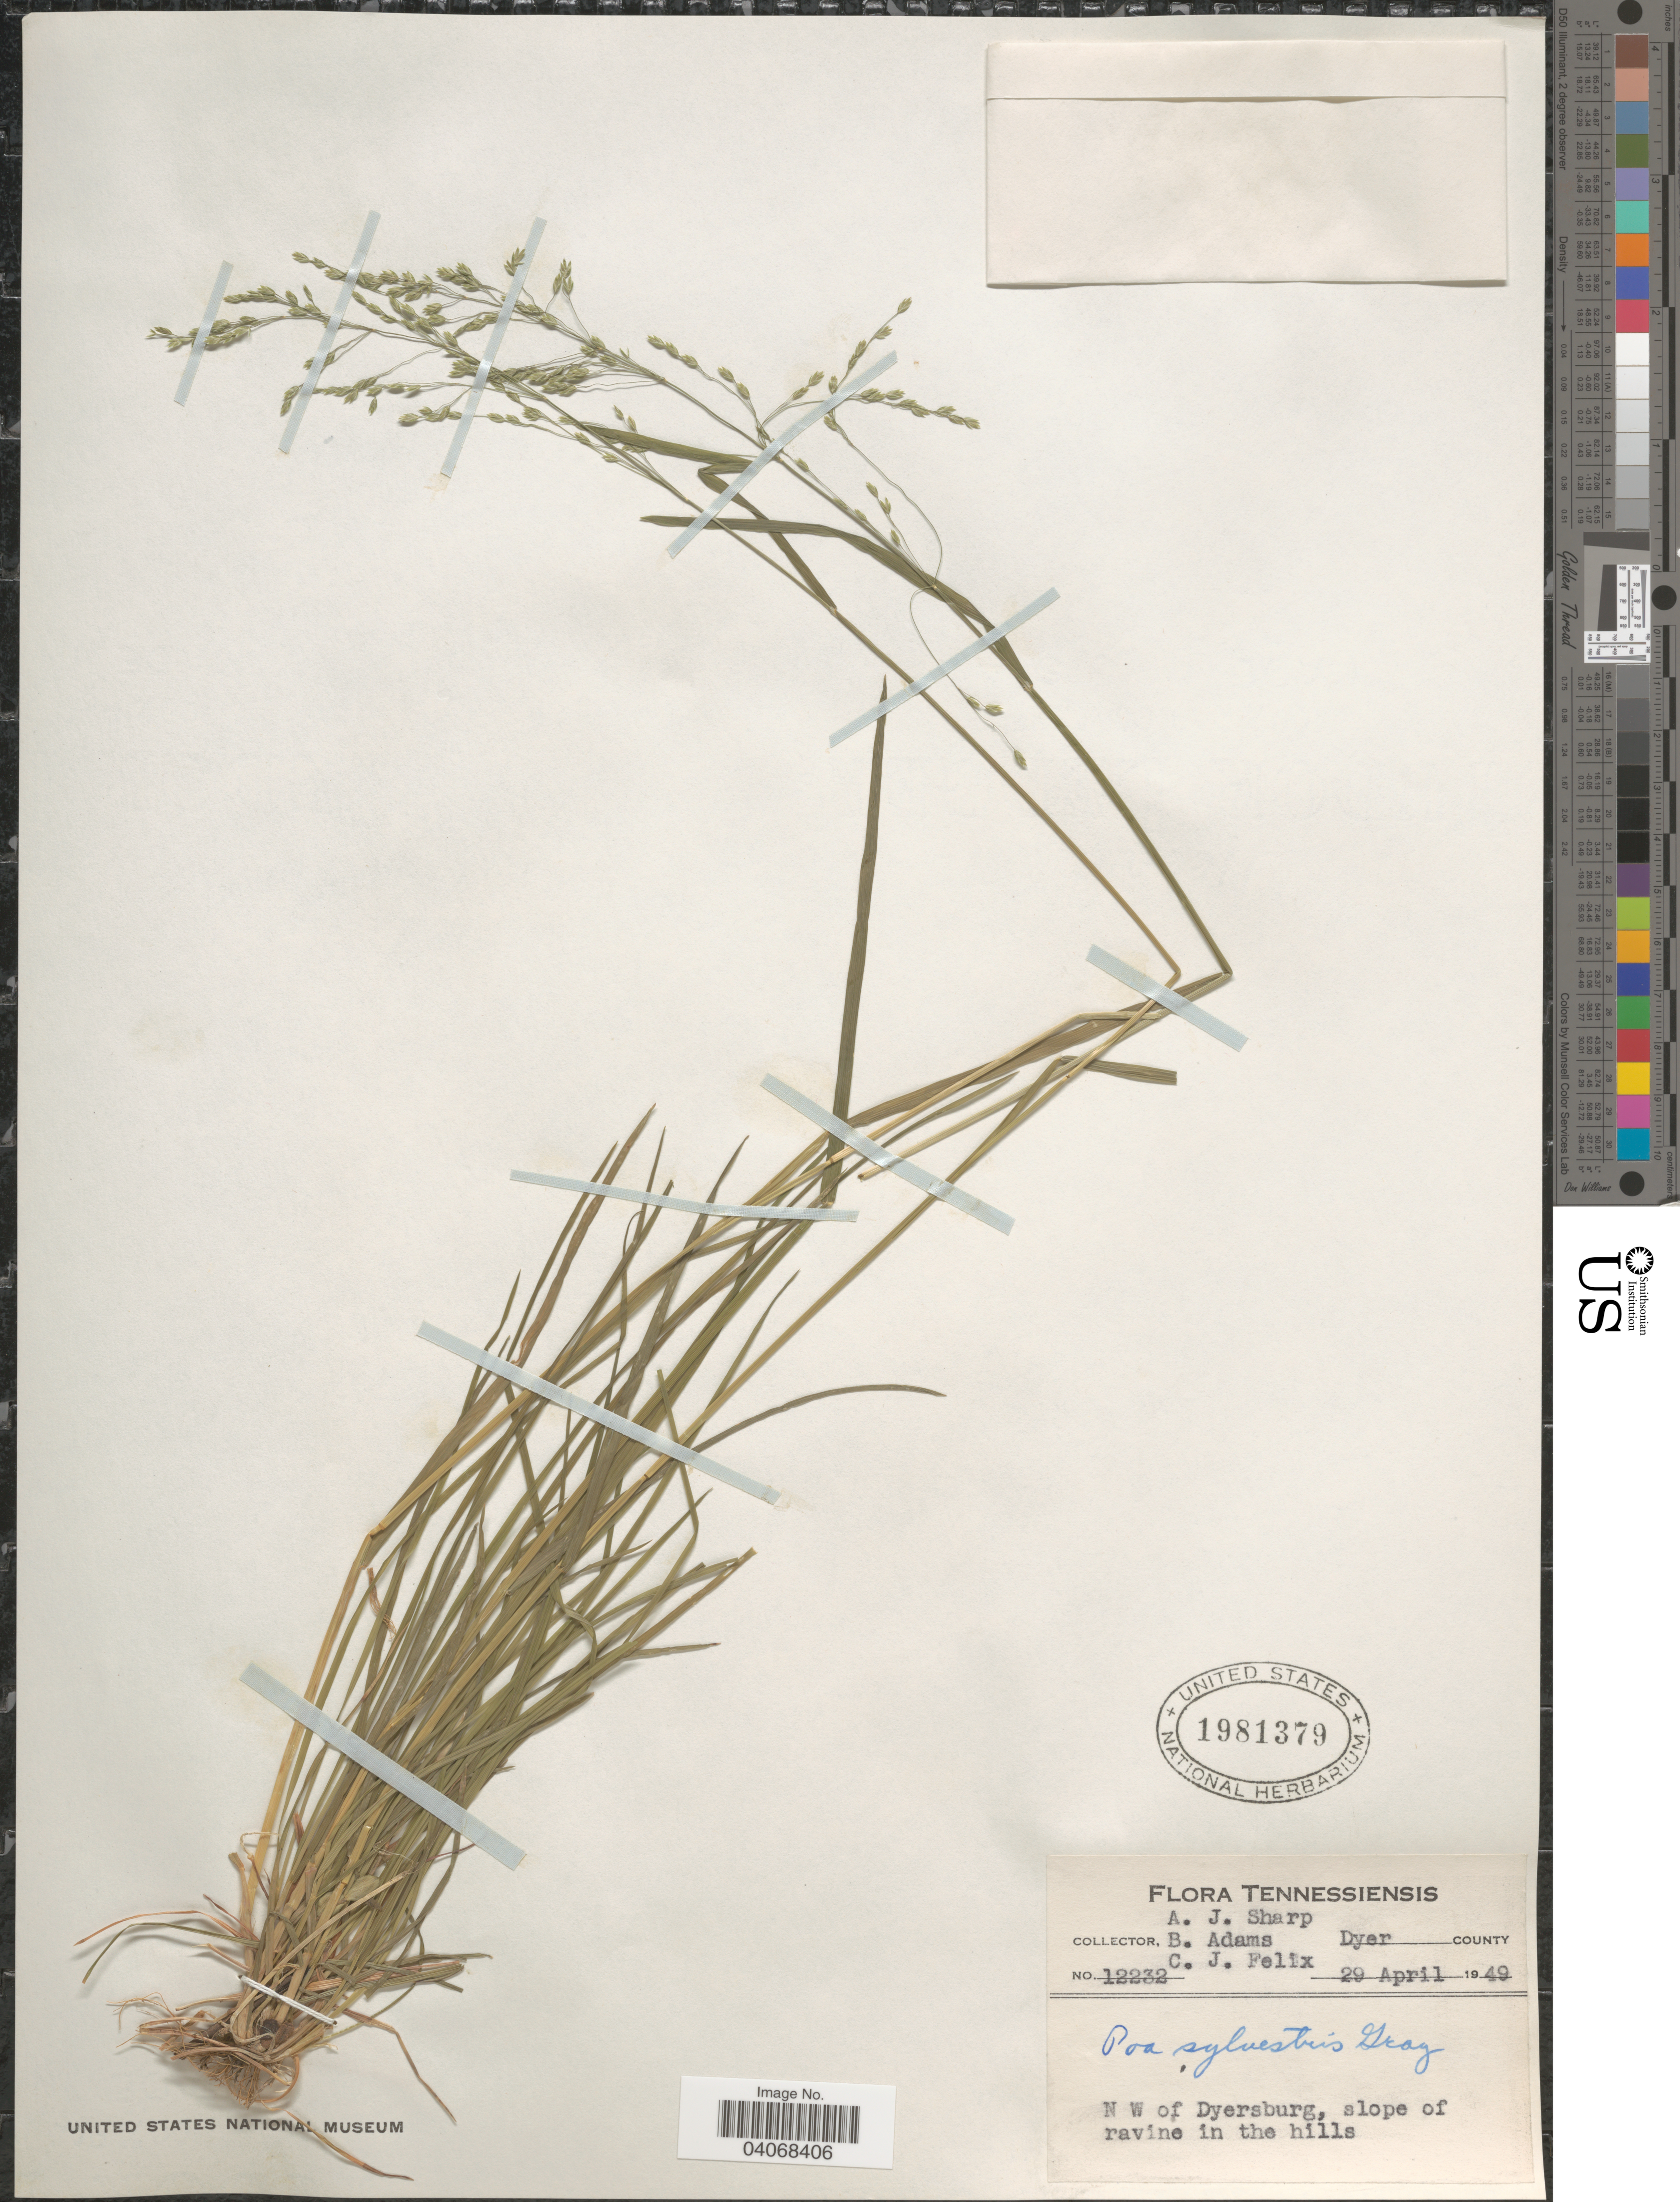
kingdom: Plantae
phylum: Tracheophyta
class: Liliopsida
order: Poales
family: Poaceae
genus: Poa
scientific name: Poa sylvestris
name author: A. Gray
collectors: A. J. Sharp, B. Adams & C. Felix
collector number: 12232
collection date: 1949-04-29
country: United States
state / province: Tennessee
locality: N W of Dyersburg, slope of ravine in the hills. Dyer County.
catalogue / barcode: US 1981379